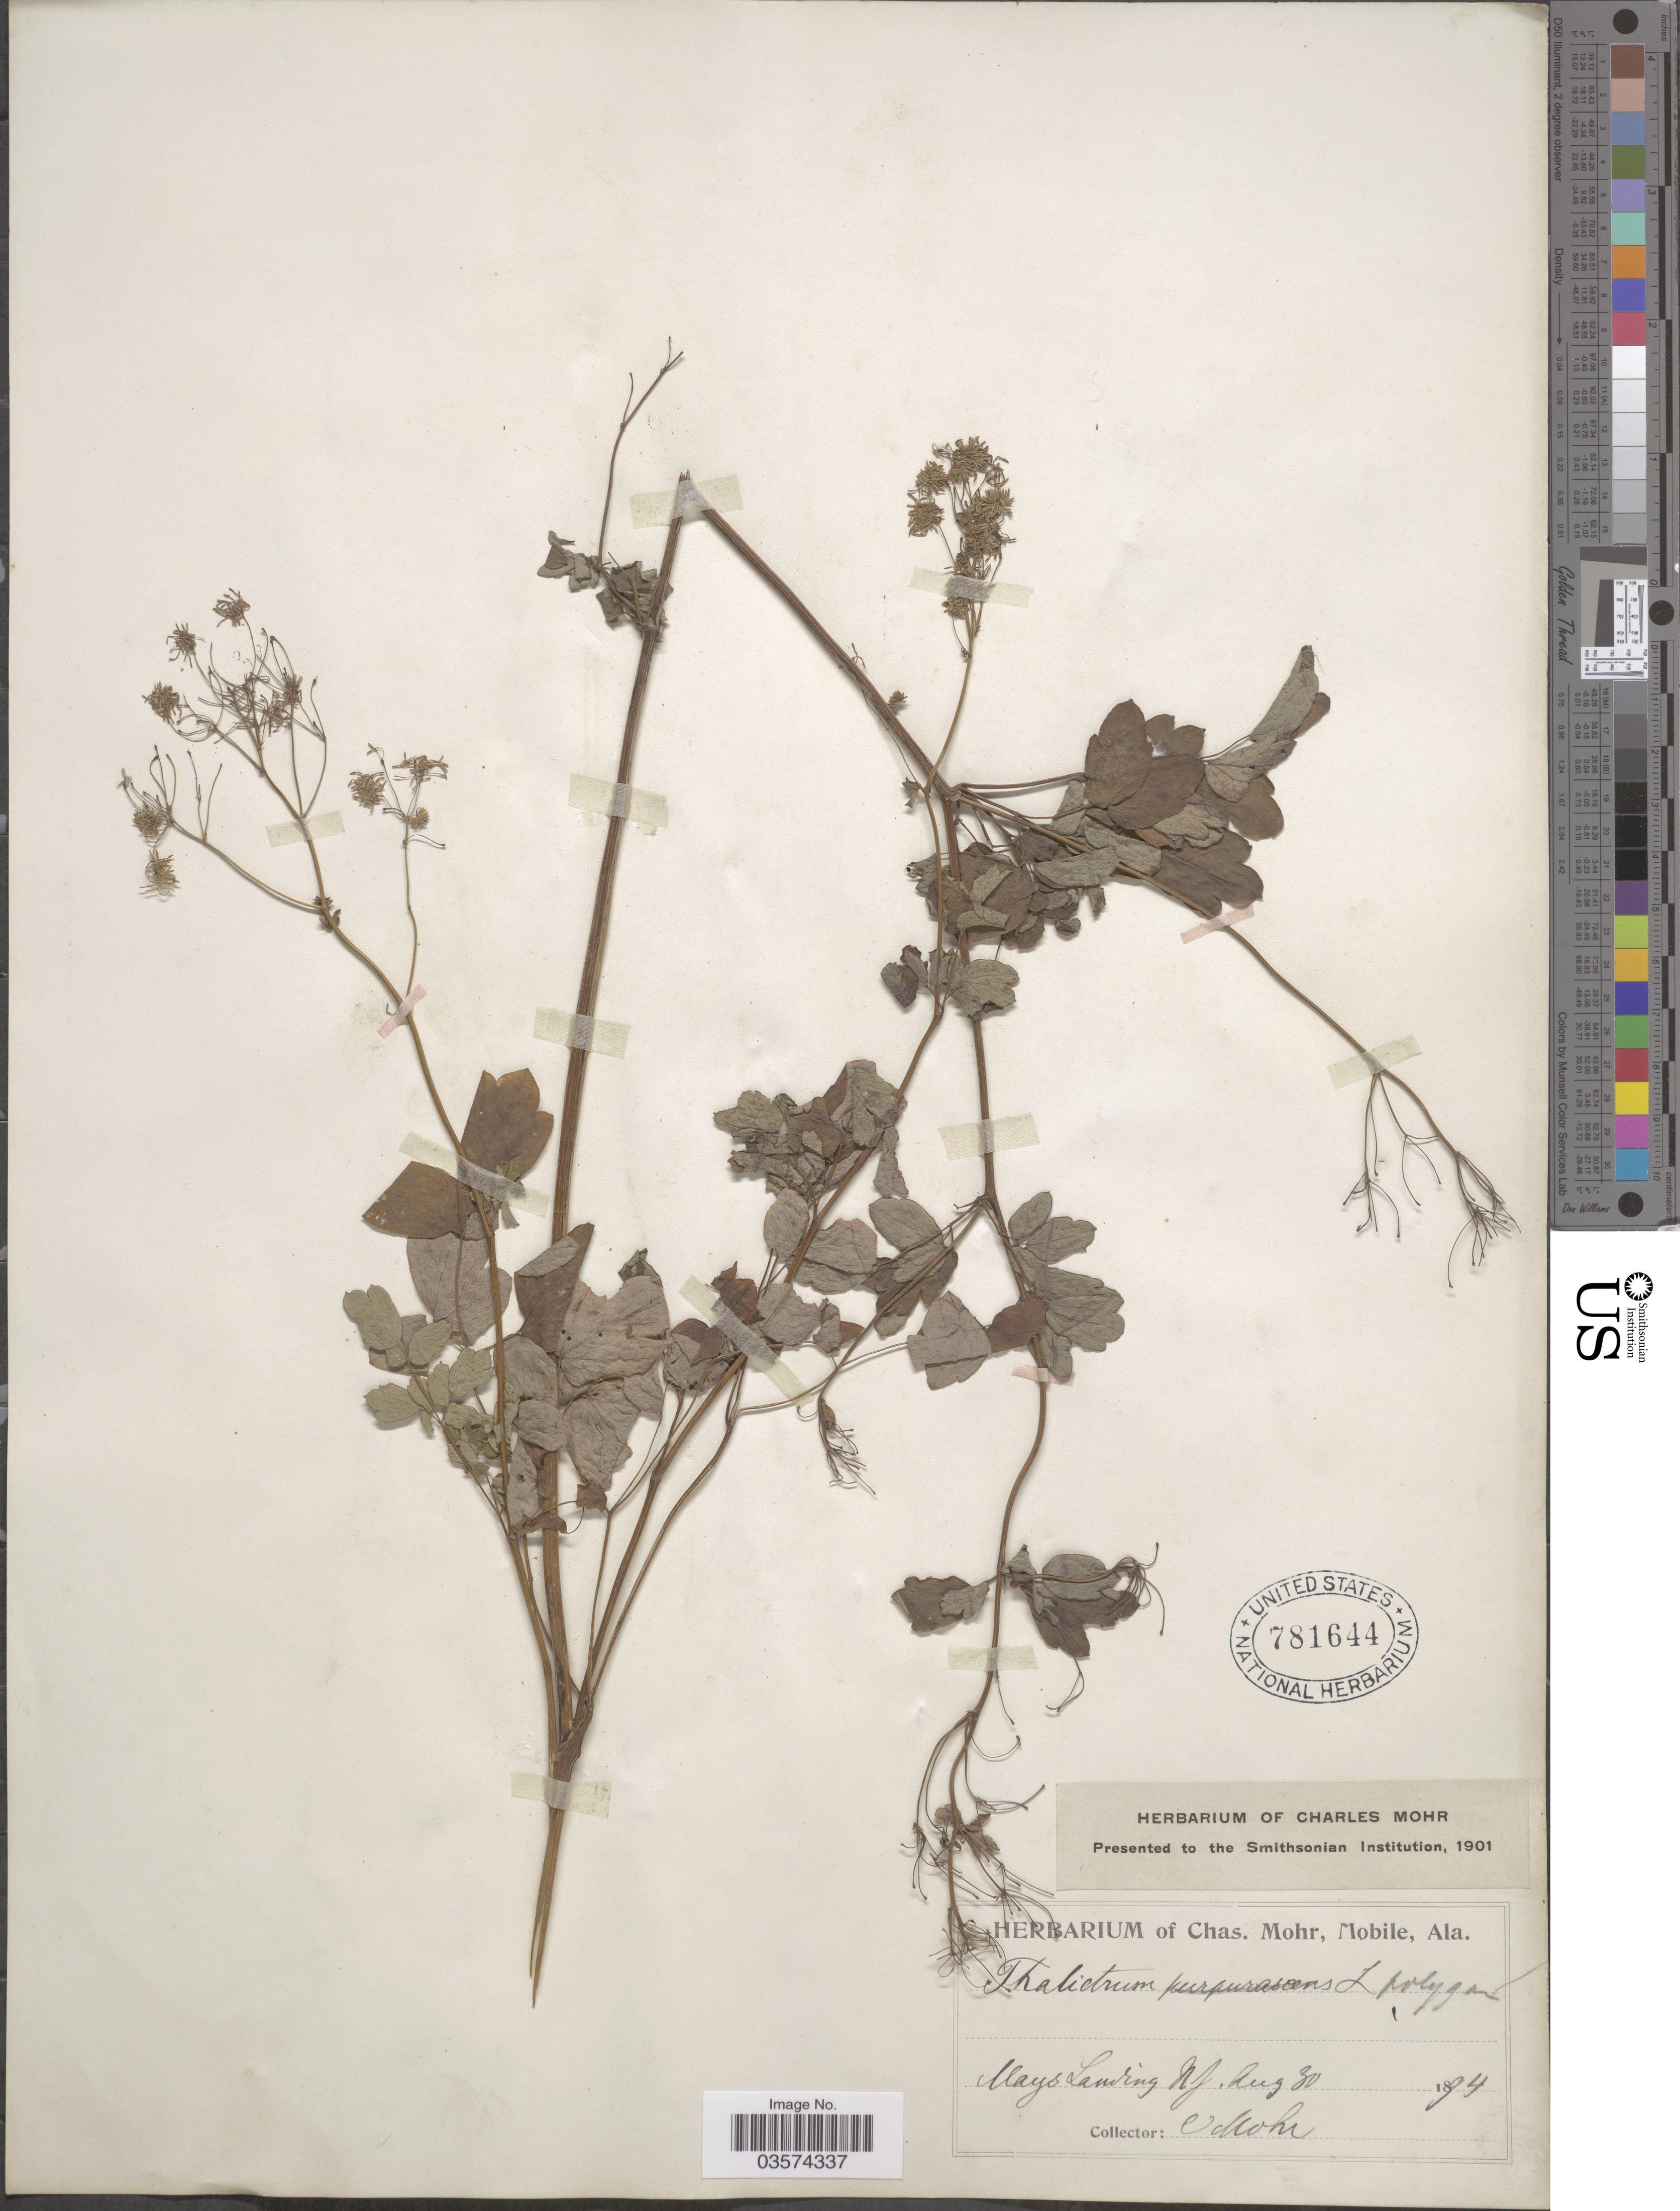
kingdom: Plantae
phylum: Tracheophyta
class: Magnoliopsida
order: Ranunculales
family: Ranunculaceae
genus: Thalictrum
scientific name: Thalictrum pubescens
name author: Pursh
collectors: Mohr, C. T. (herbarium)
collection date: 1894-08-30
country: United States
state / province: New Jersey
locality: Mays Landing.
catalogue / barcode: US 781644